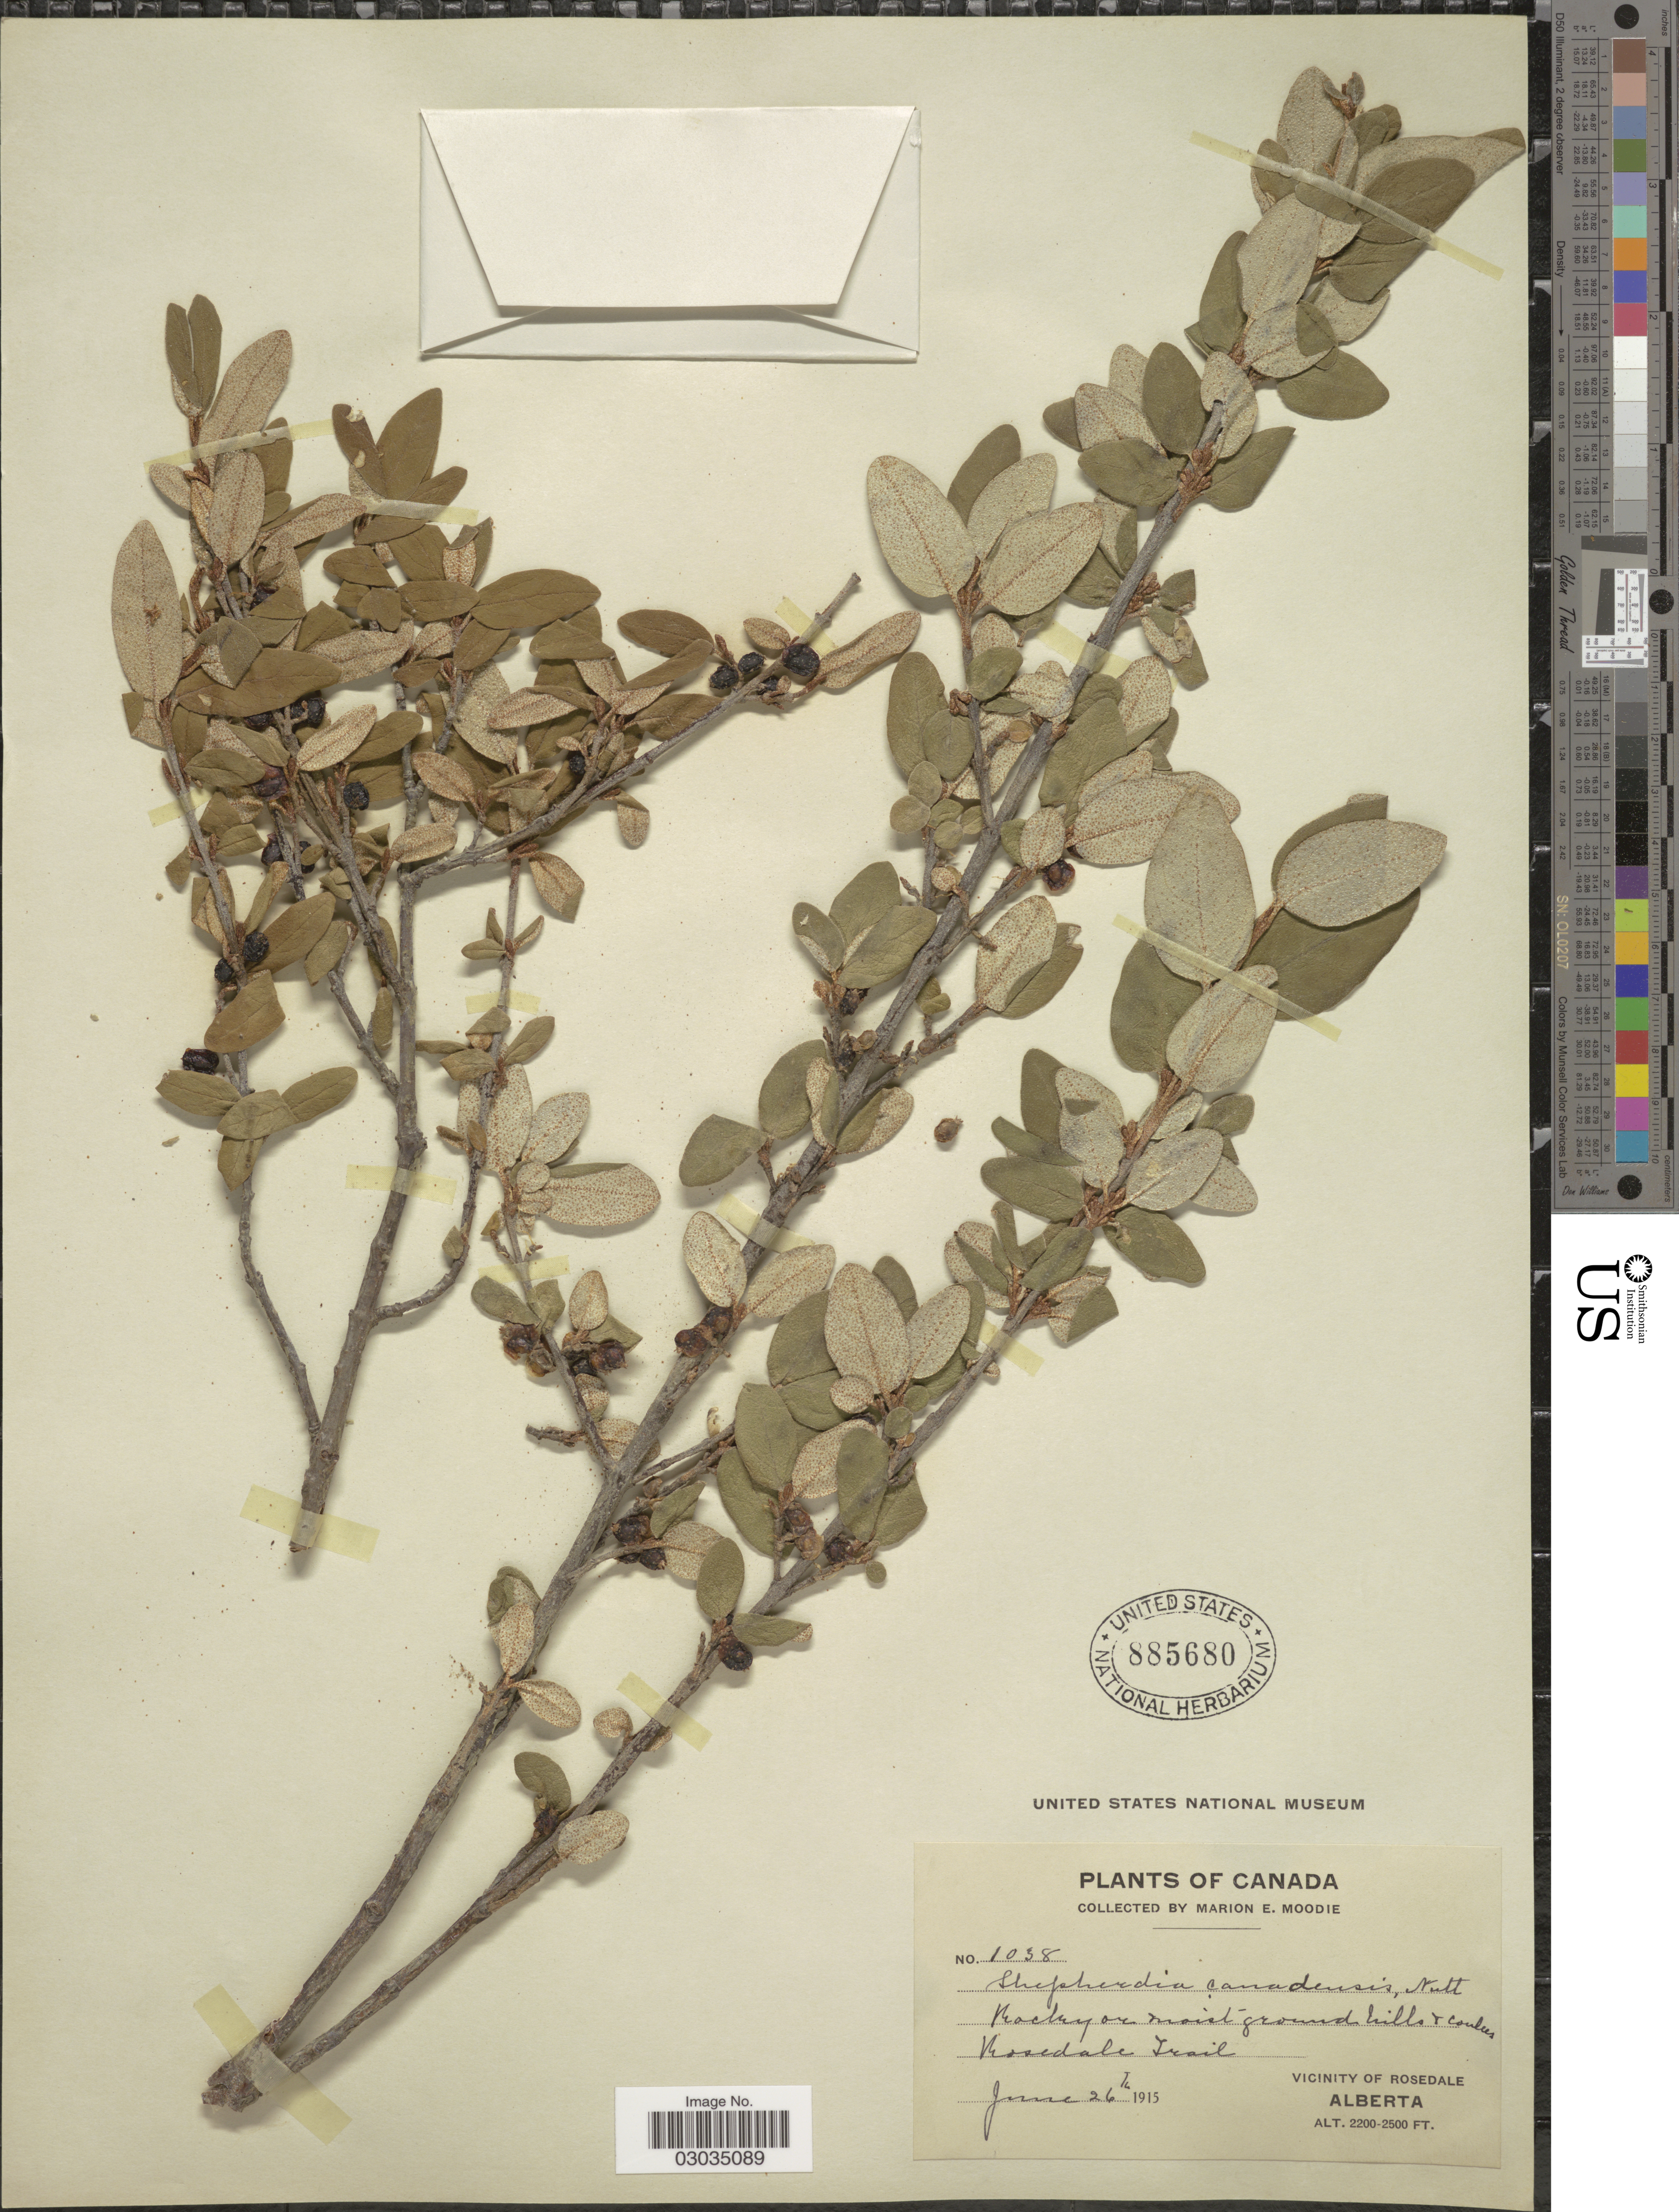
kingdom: Plantae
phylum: Tracheophyta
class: Magnoliopsida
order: Rosales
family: Elaeagnaceae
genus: Shepherdia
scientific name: Shepherdia canadensis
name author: (L.) Nutt.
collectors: M. E. Moodie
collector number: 1038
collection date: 1915-06-26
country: Canada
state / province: Alberta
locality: Rosedale Trail, Vicinity of Rosedale, Alberta.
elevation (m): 671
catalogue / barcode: US 885680